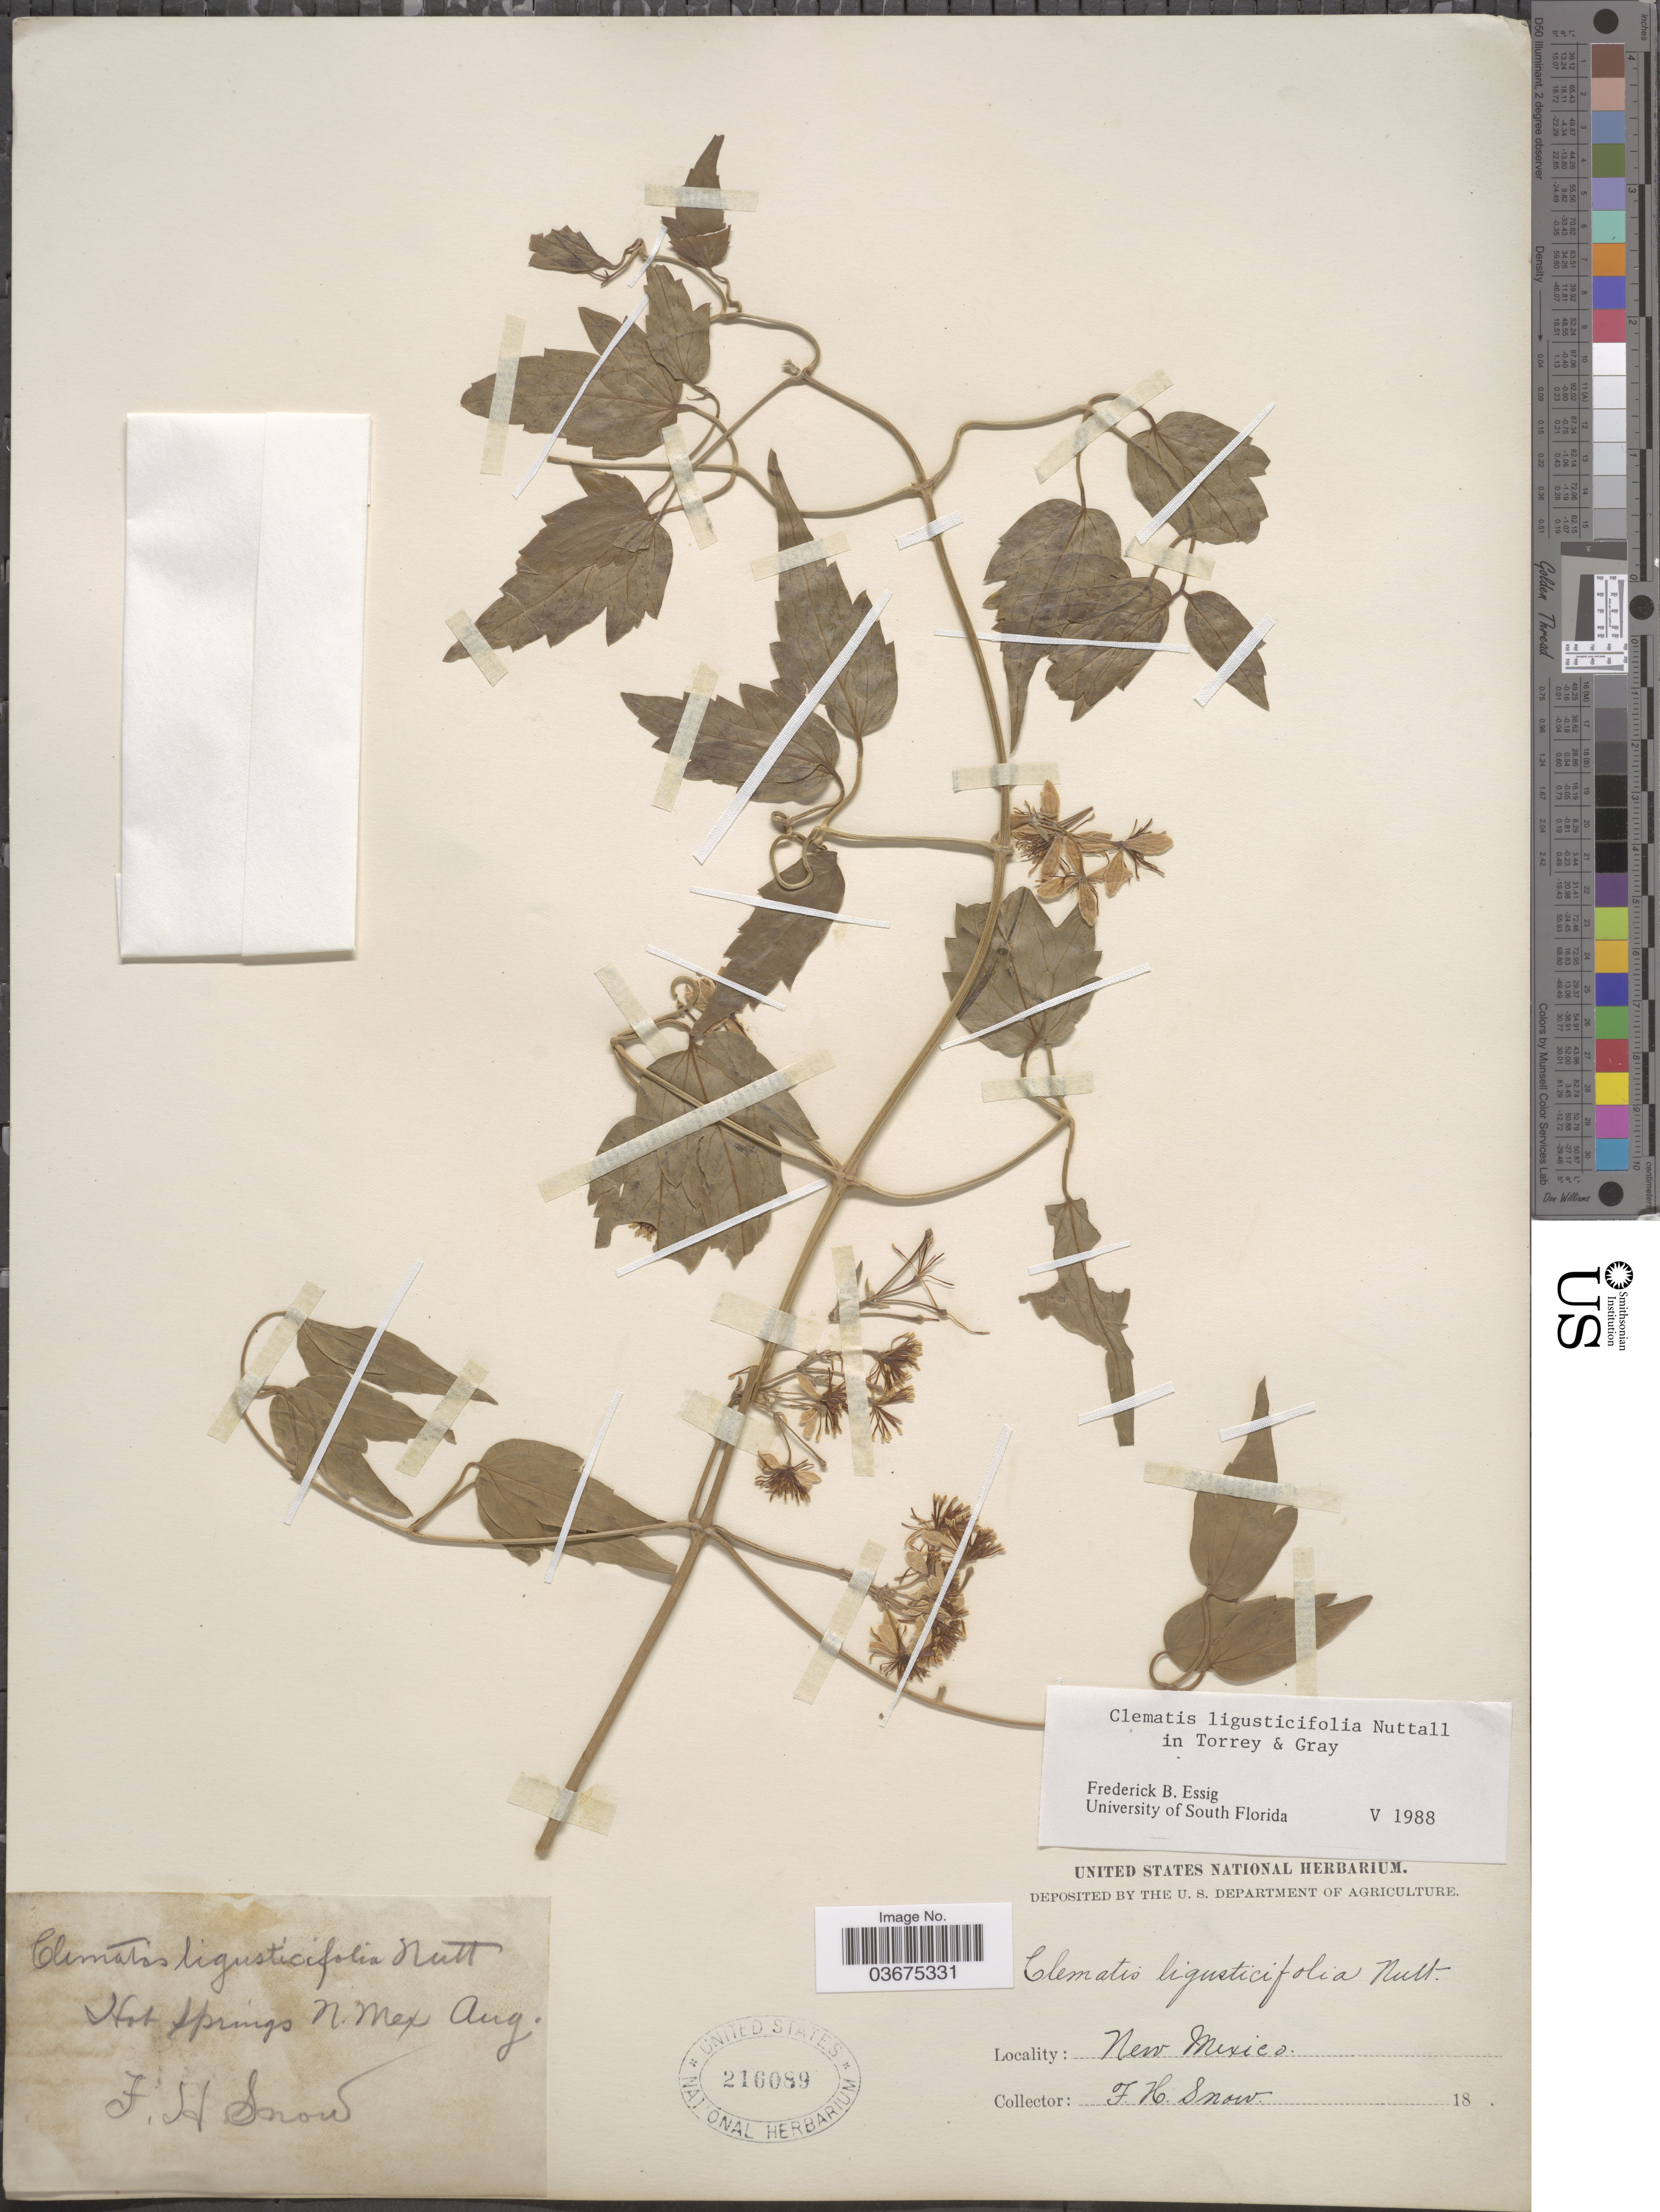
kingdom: Plantae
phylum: Tracheophyta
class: Magnoliopsida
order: Ranunculales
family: Ranunculaceae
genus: Clematis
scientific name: Clematis ligusticifolia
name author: Nutt.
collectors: F. H. Snow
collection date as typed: Aug. 18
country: United States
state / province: New Mexico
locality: Hot Springs.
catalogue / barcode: US 216089